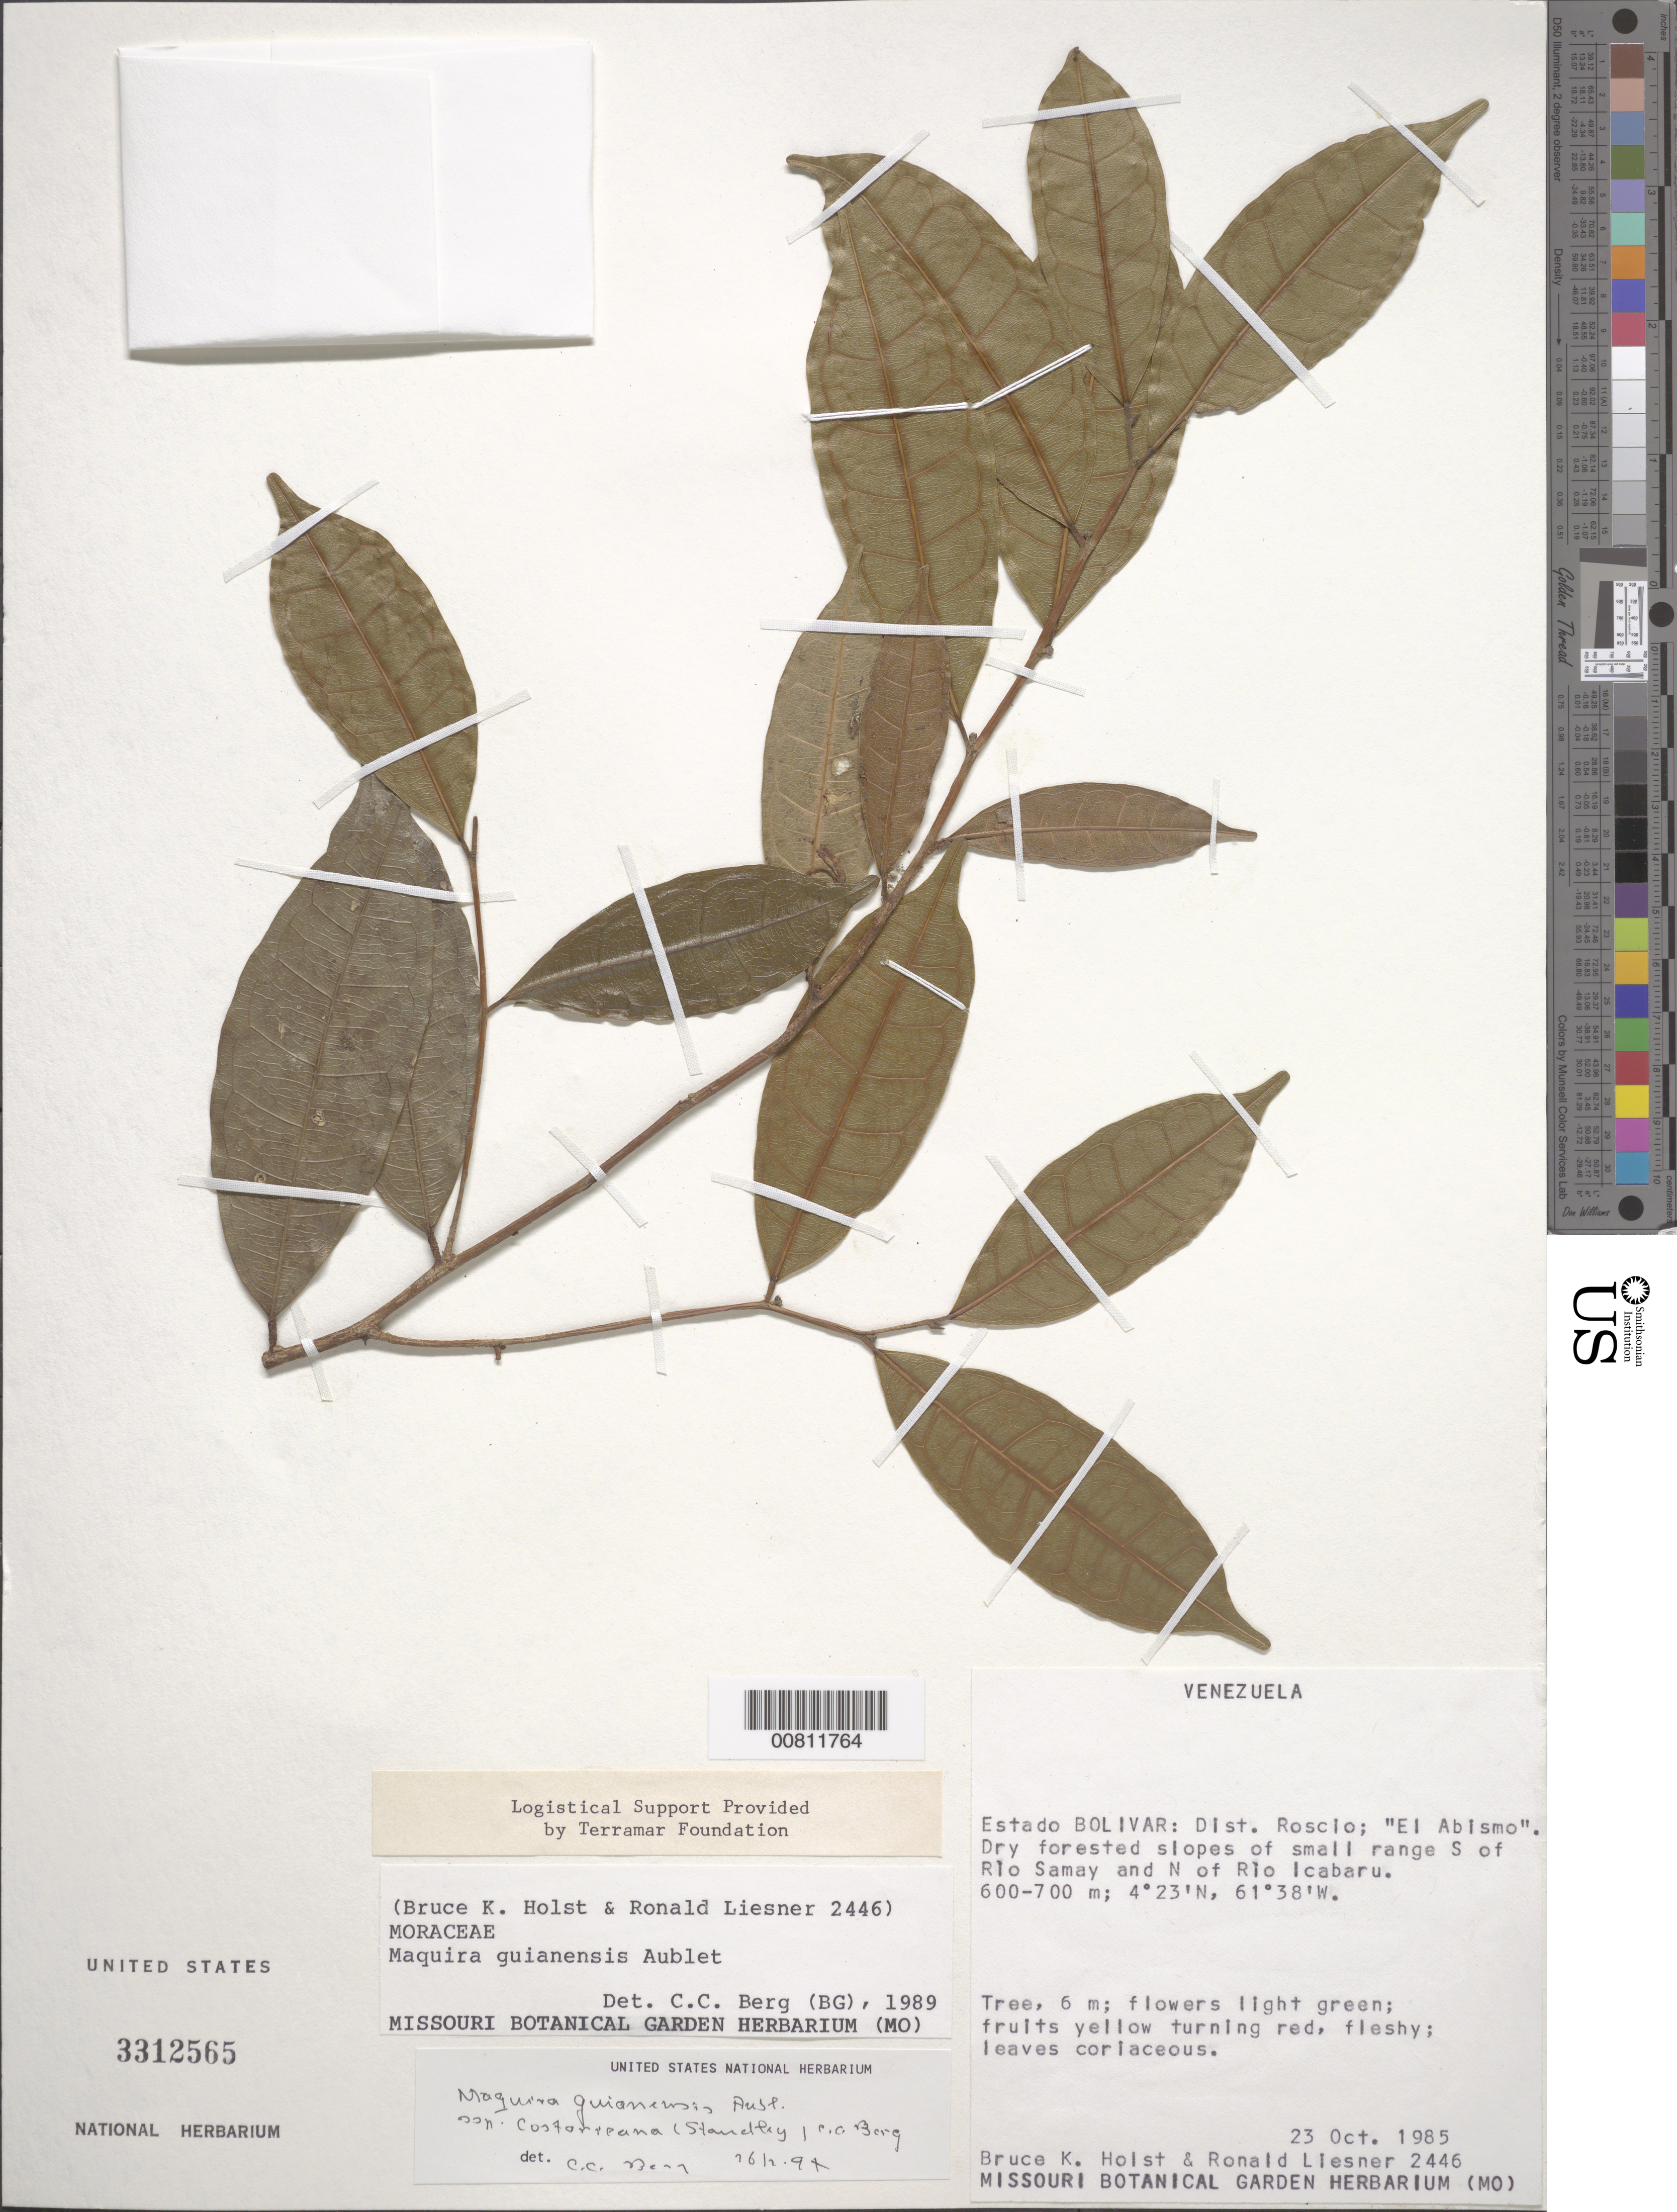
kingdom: Plantae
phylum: Tracheophyta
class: Magnoliopsida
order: Rosales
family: Moraceae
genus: Maquira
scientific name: Maquira guianensis subsp. costaricana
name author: (Standl.) C.C. Berg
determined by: Berg, C. C.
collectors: B. Holst & R. L. Liesner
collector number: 2446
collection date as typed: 23-Oct-85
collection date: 1985-10-23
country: Venezuela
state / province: Bolívar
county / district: Roscio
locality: El Abismo, S of Río Samay and N of Icabarú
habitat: Dry forested slopes of small range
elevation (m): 600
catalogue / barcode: US 3312565